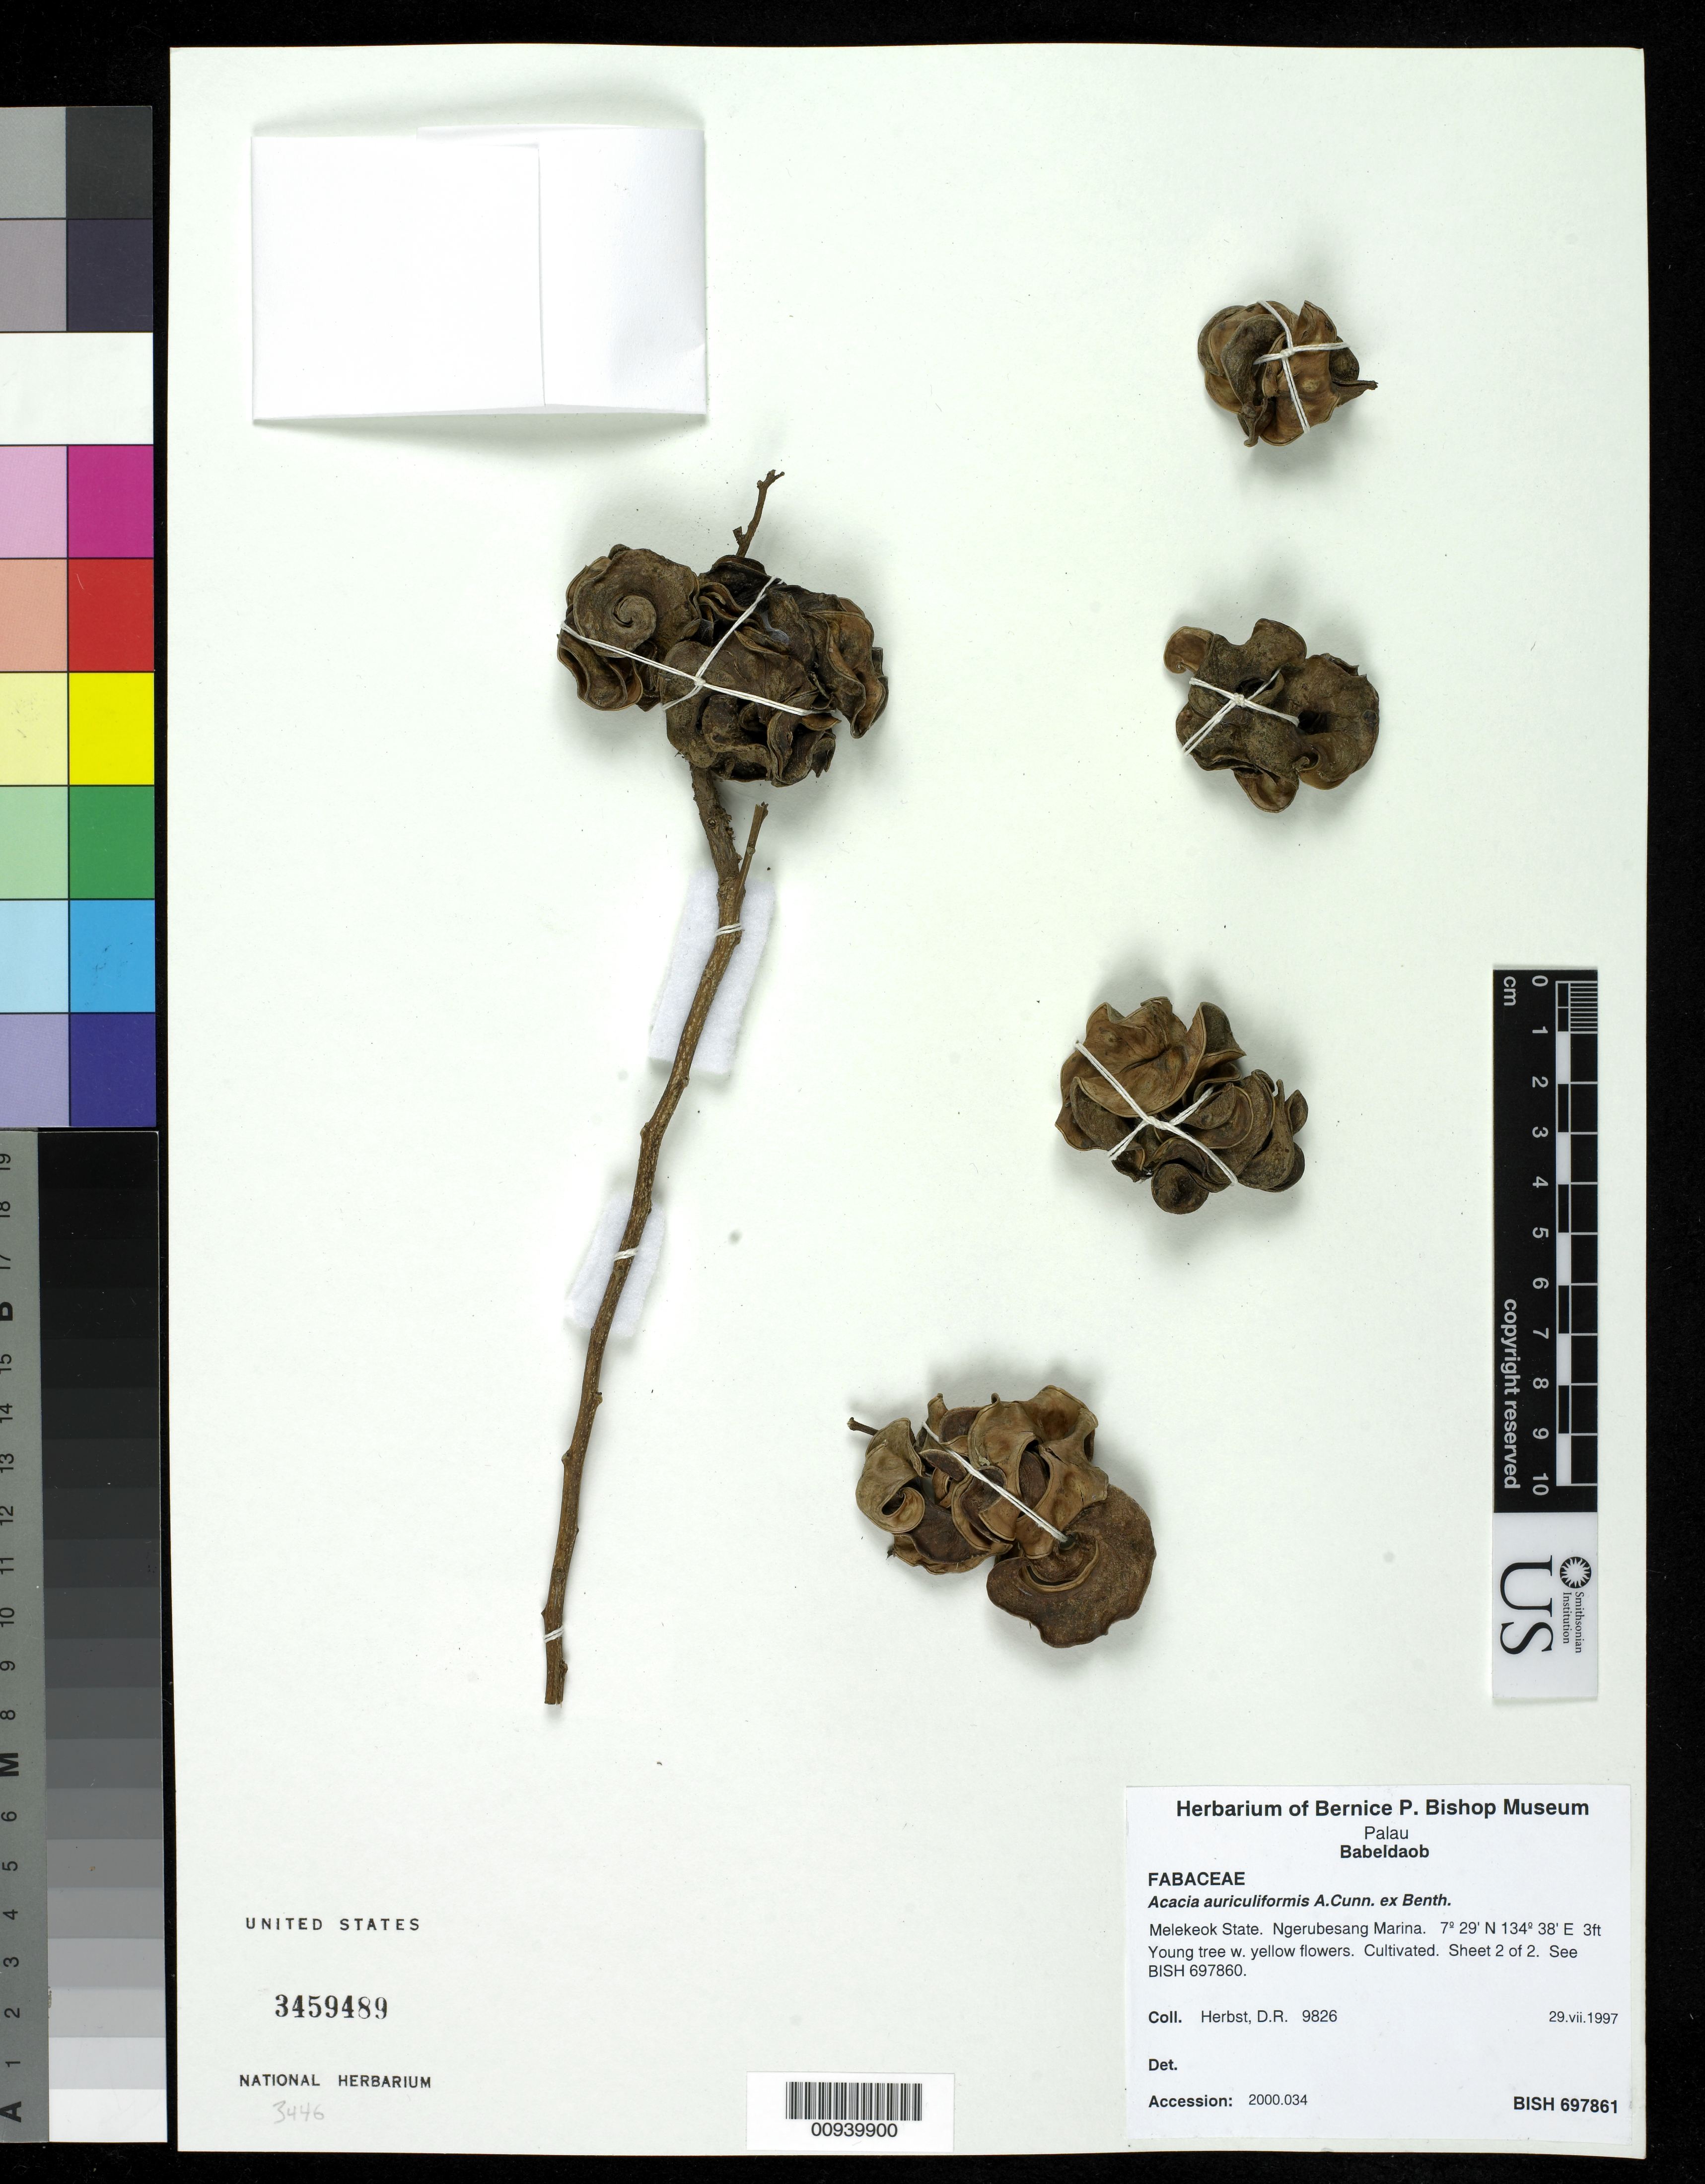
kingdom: Plantae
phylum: Tracheophyta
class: Magnoliopsida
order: Fabales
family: Fabaceae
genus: Acacia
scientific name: Acacia auriculiformis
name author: A. Cunn. ex Benth.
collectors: D. R. Herbst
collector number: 9826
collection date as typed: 29 Jul 1997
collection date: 1997-07-29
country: Palau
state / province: Melekeok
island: Babeldaob [Babelthuap]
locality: Melekeok State, Ngerubesang Marina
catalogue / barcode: US 3459489